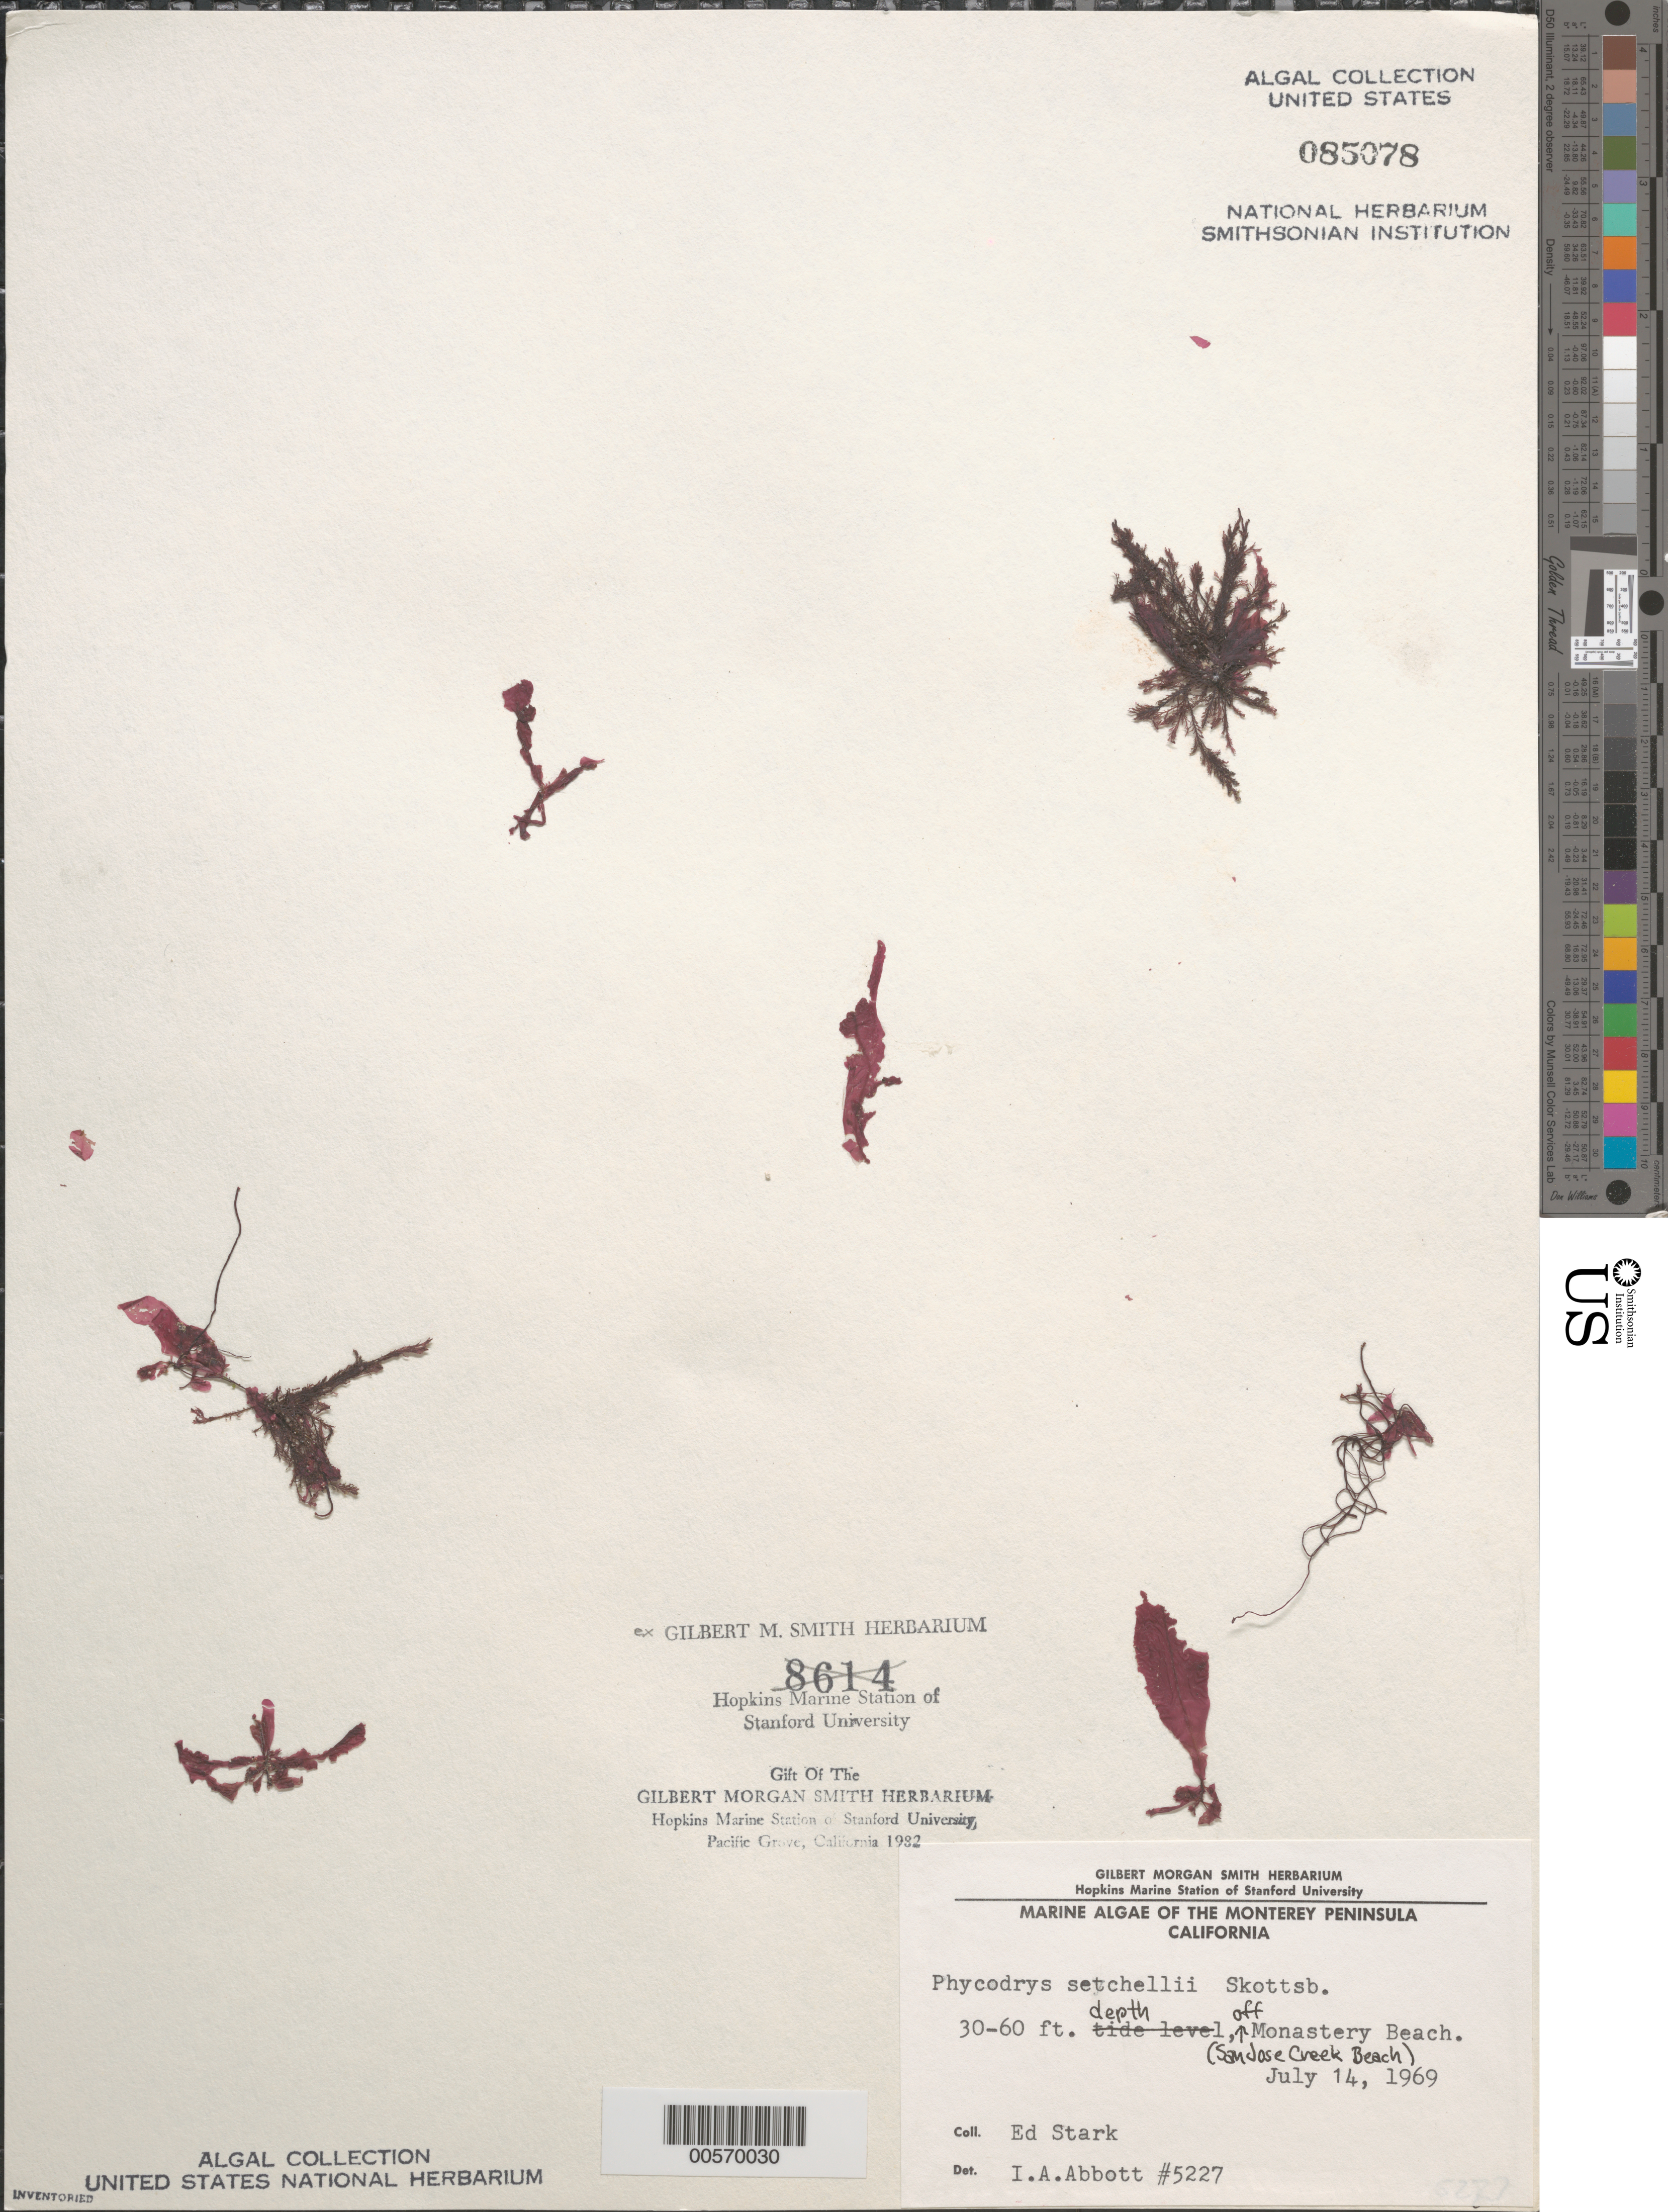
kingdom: Plantae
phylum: Rhodophyta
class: Florideophyceae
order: Ceramiales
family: Delesseriaceae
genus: Phycodrys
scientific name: Phycodrys setchellii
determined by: Abbott, Isabella A.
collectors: E. Stark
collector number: IAA 5227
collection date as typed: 14 Jul 1969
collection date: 1969-07-14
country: United States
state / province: California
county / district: Monterey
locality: San Jose Creek Beach, off Monastery Beach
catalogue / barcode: US 85078